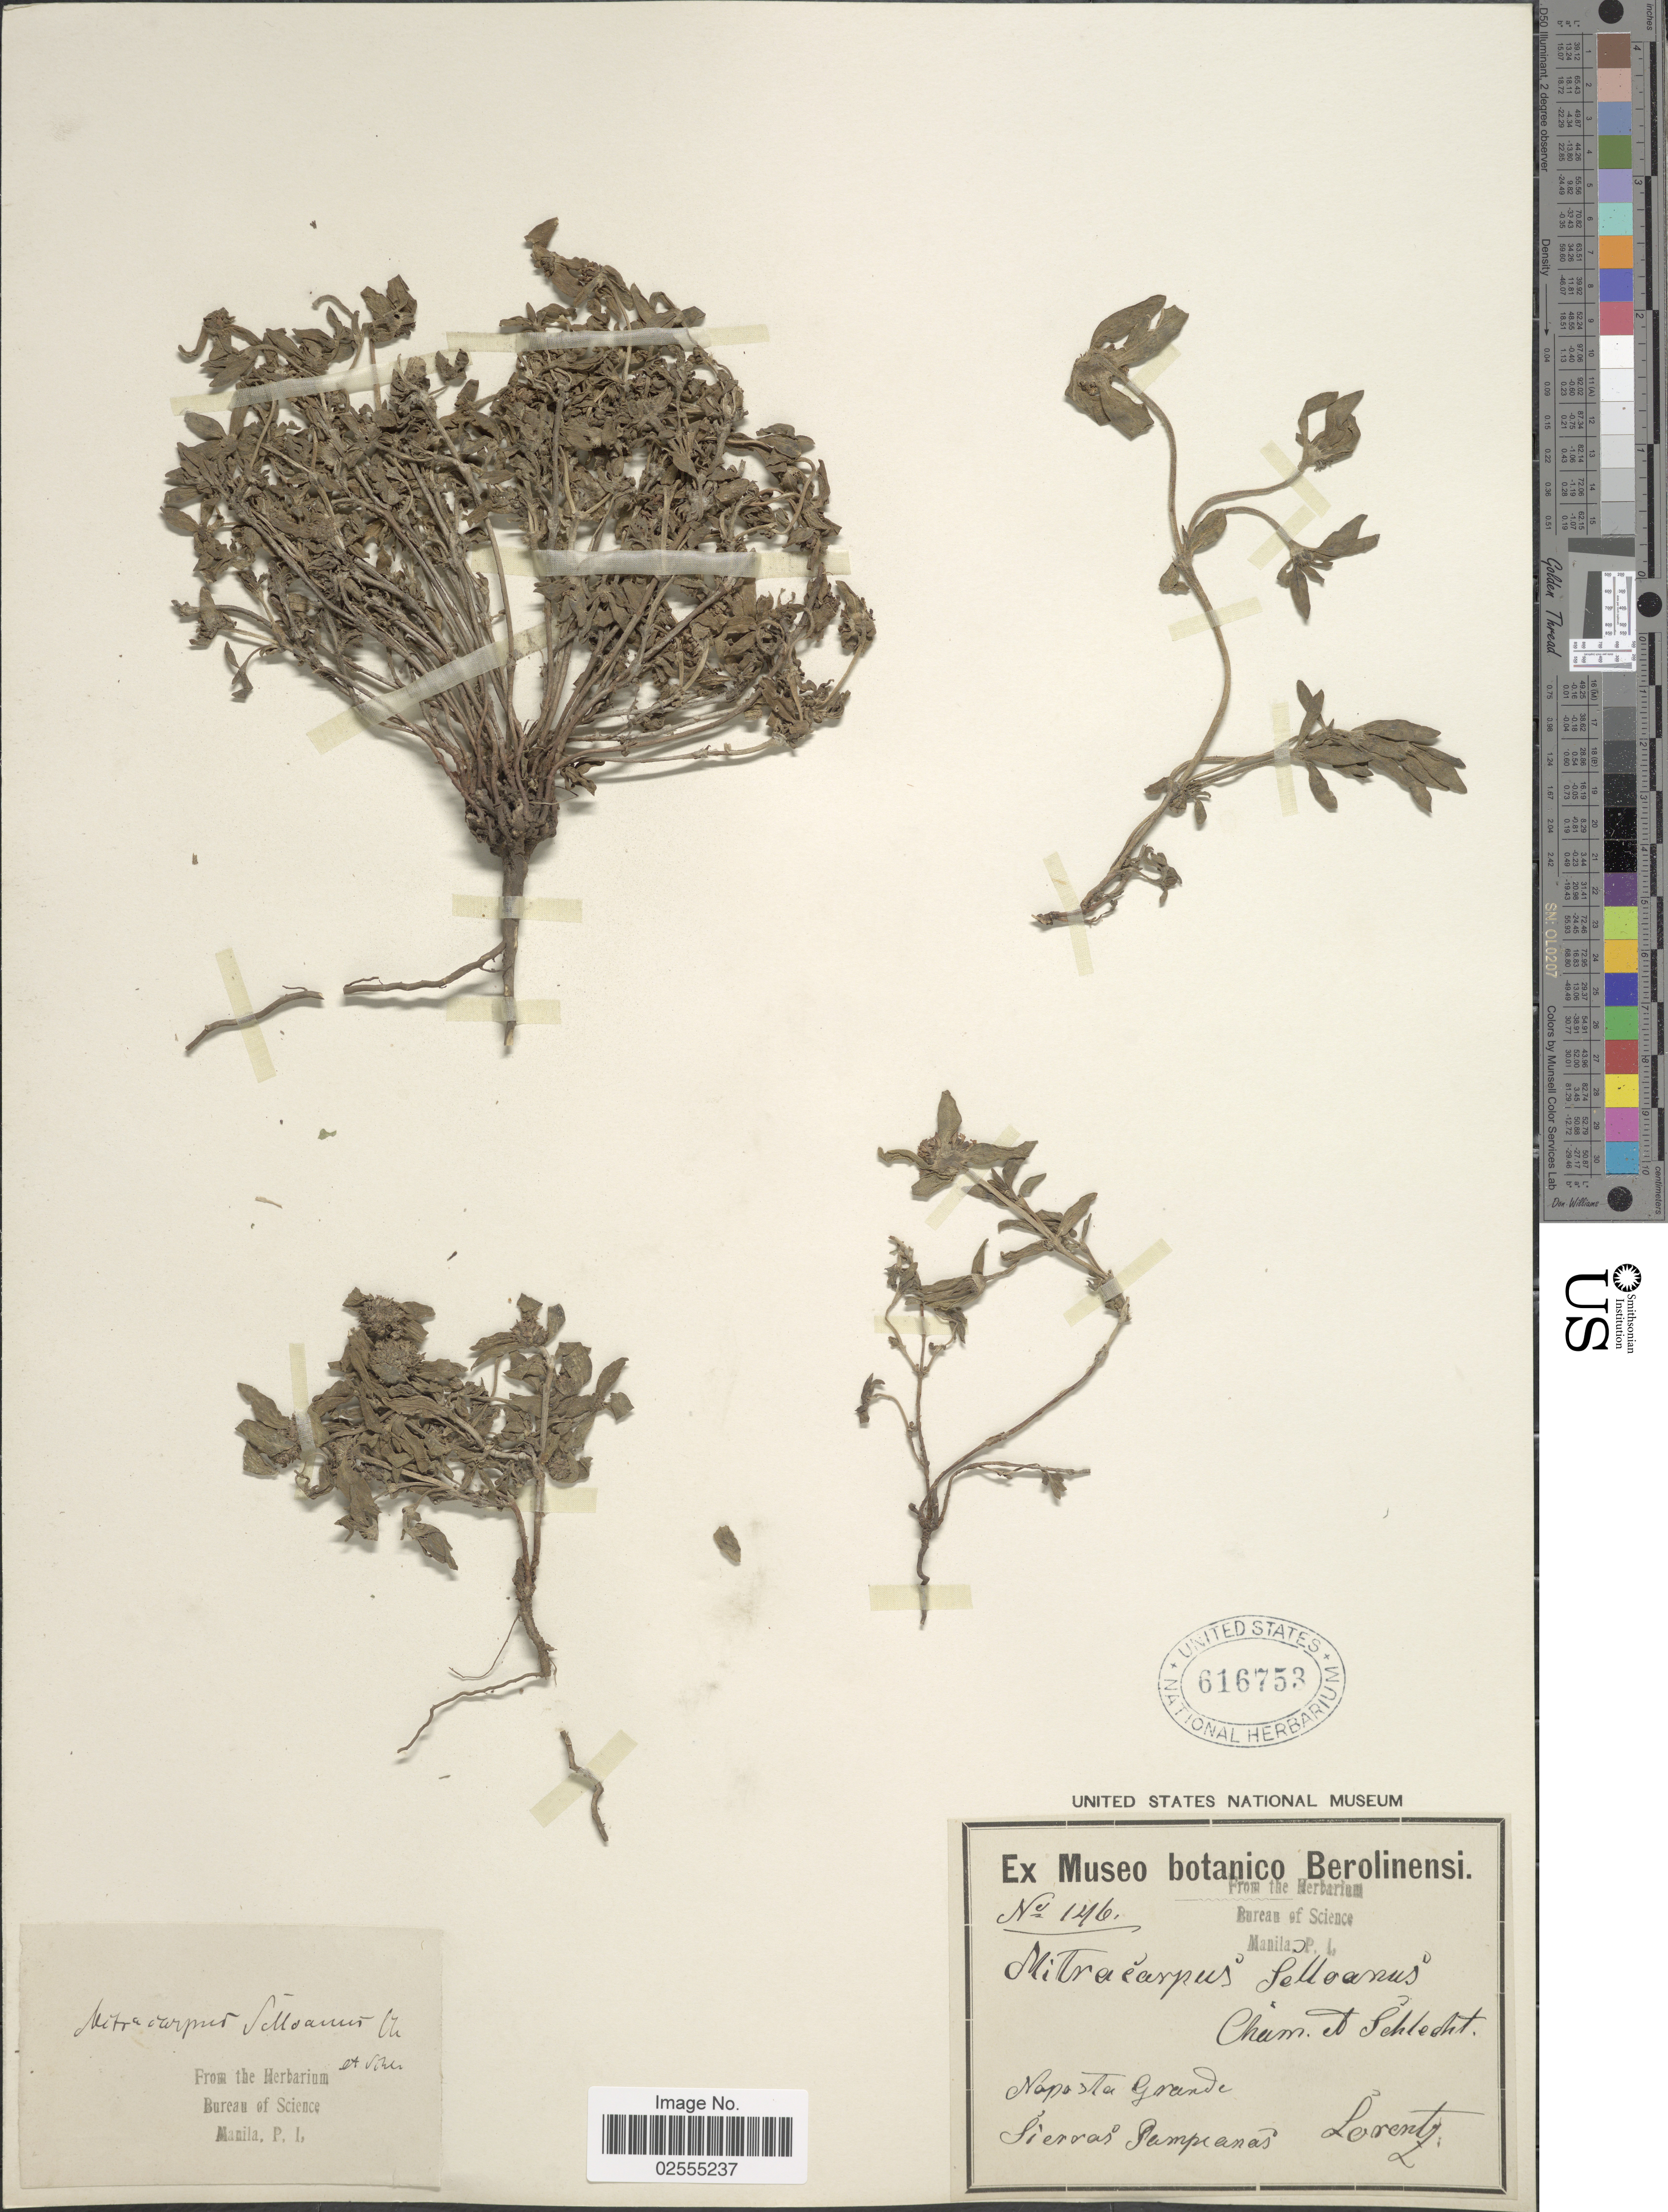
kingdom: Plantae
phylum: Tracheophyta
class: Magnoliopsida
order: Gentianales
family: Rubiaceae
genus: Mitracarpus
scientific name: Mitracarpus megapotamicus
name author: (Spreng.) Kuntze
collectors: -. Lorentz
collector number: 146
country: Argentina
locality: Naposta Grande, Sierras Pampeanas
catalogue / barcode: US 616753